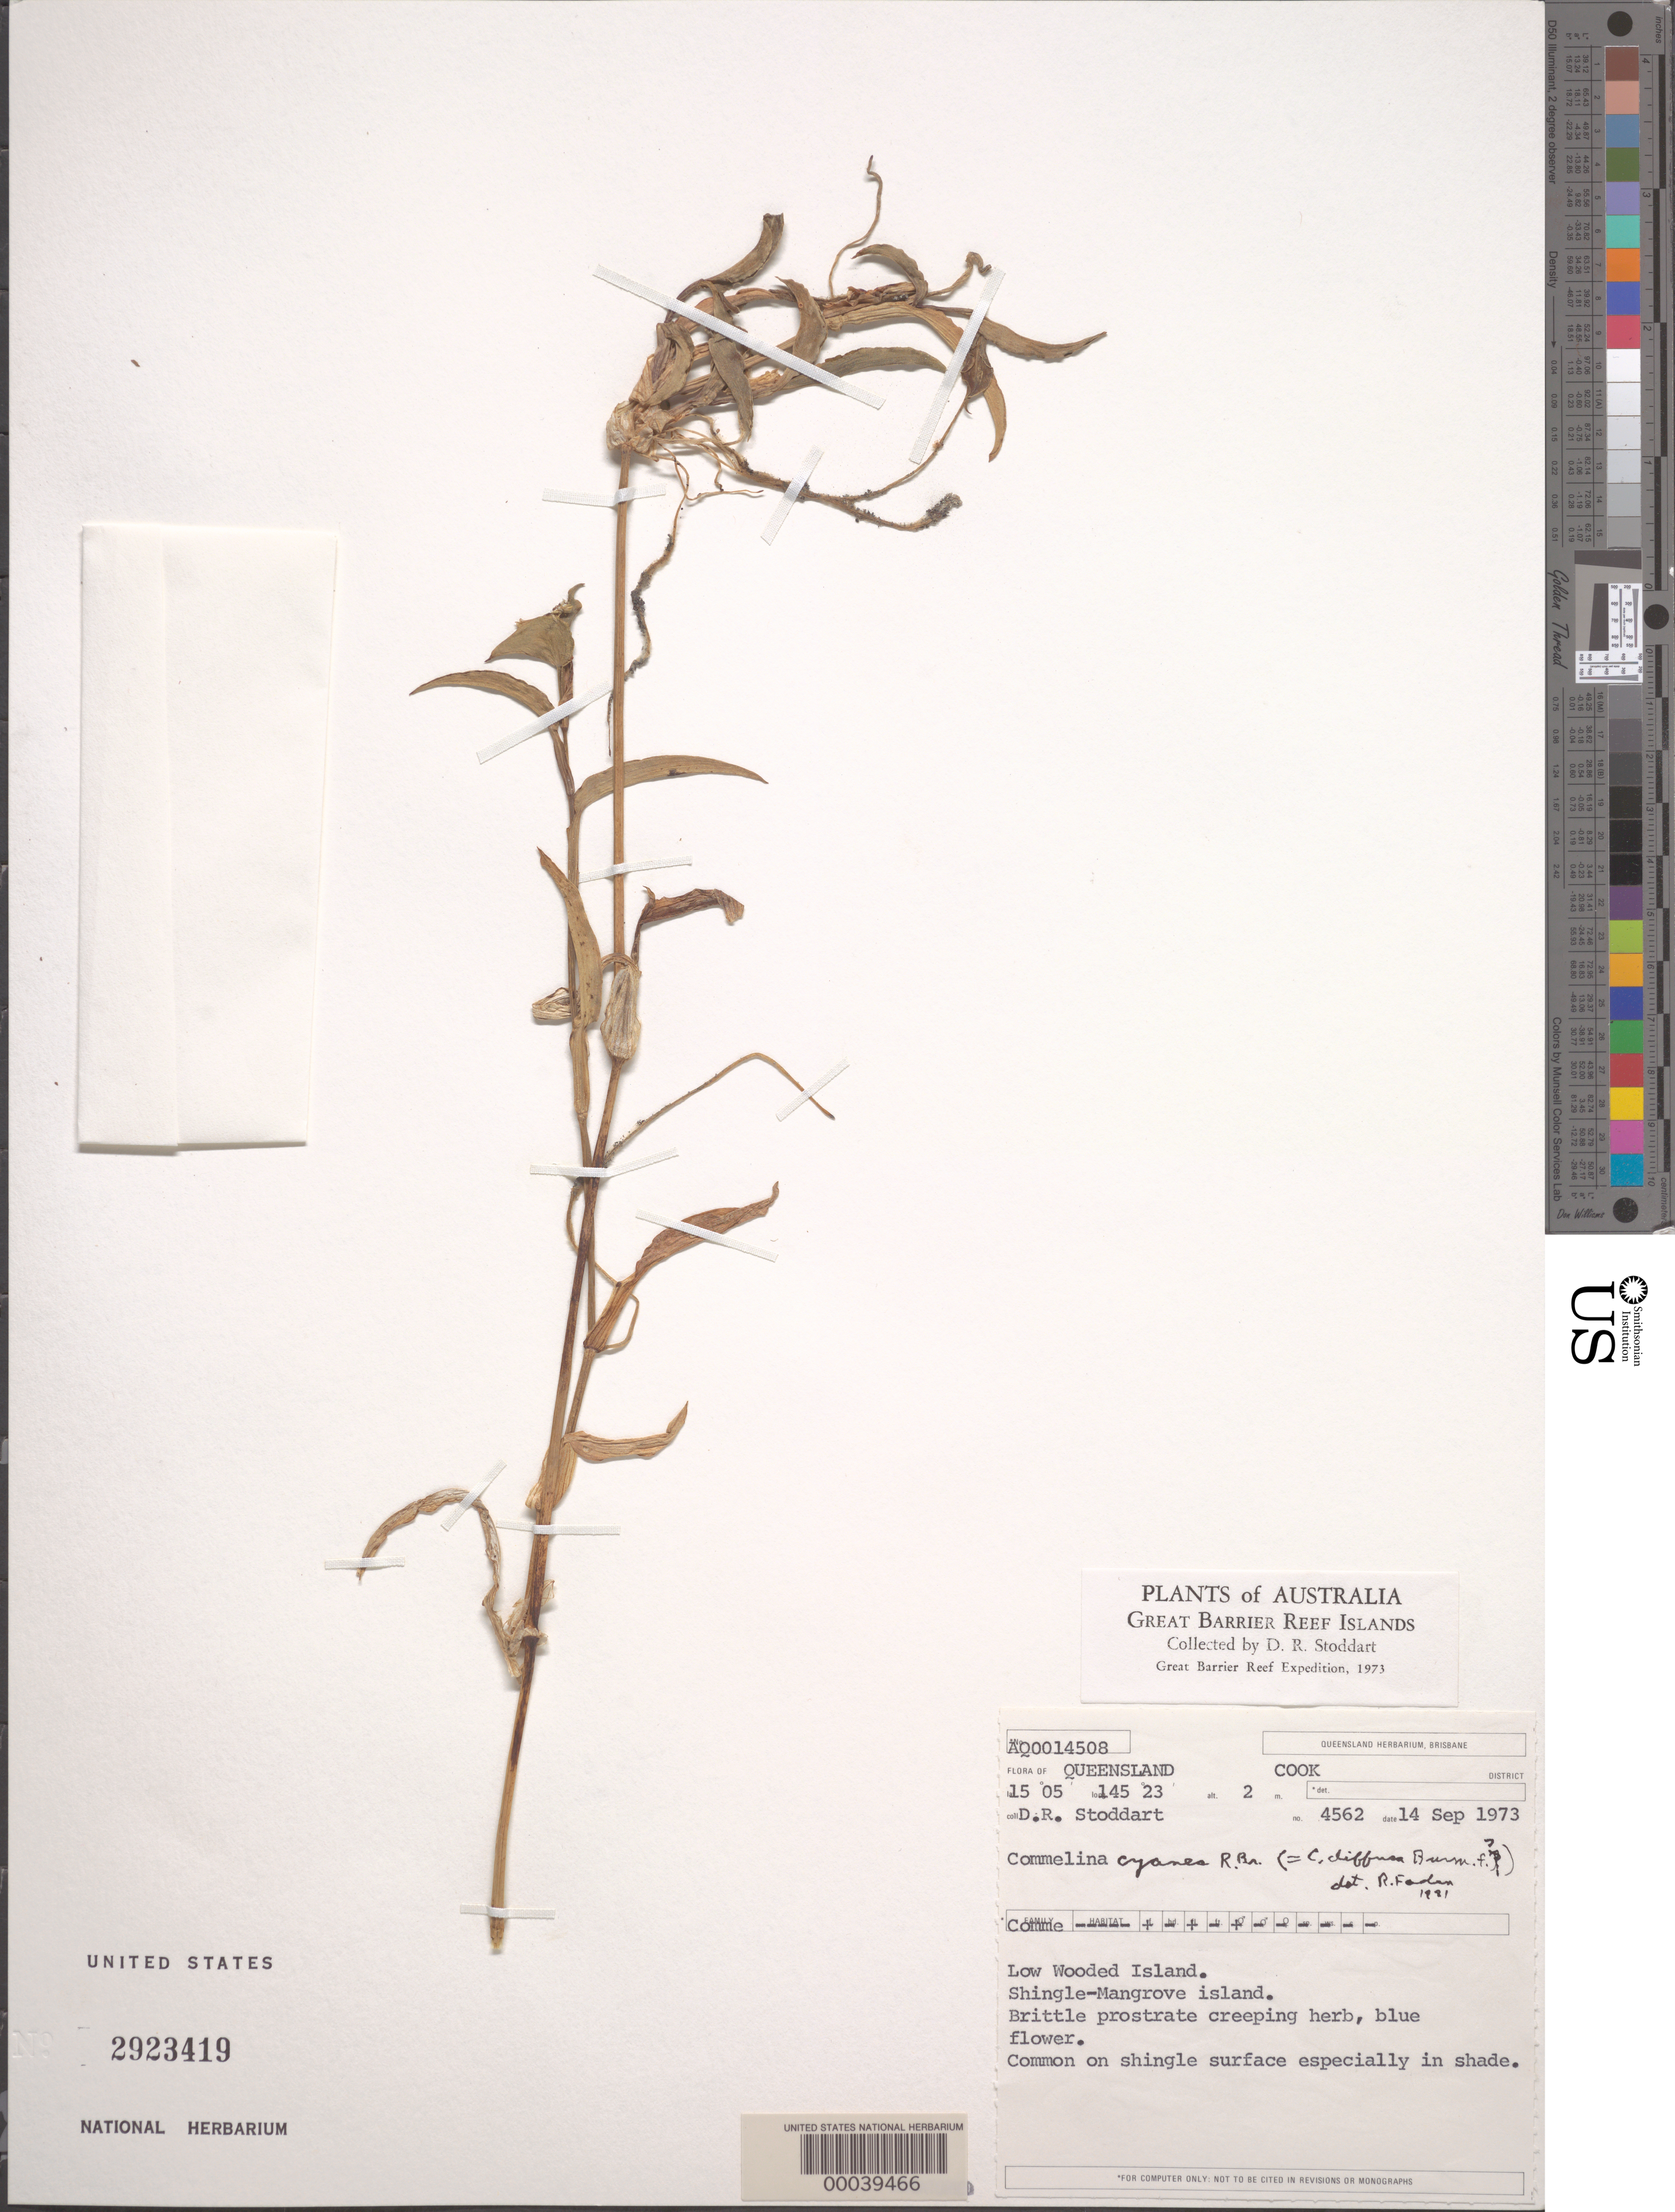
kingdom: Plantae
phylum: Tracheophyta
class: Liliopsida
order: Commelinales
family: Commelinaceae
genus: Commelina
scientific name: Commelina cyanea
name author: R. Br.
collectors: D. R. Stoddart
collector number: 4562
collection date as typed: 14 Sep 1973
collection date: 1973-09-14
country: Australia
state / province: Queensland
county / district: Cook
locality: Lowwooded island, shingle mangrove island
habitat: Shaded; shingle surface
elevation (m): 2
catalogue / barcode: US 2923419